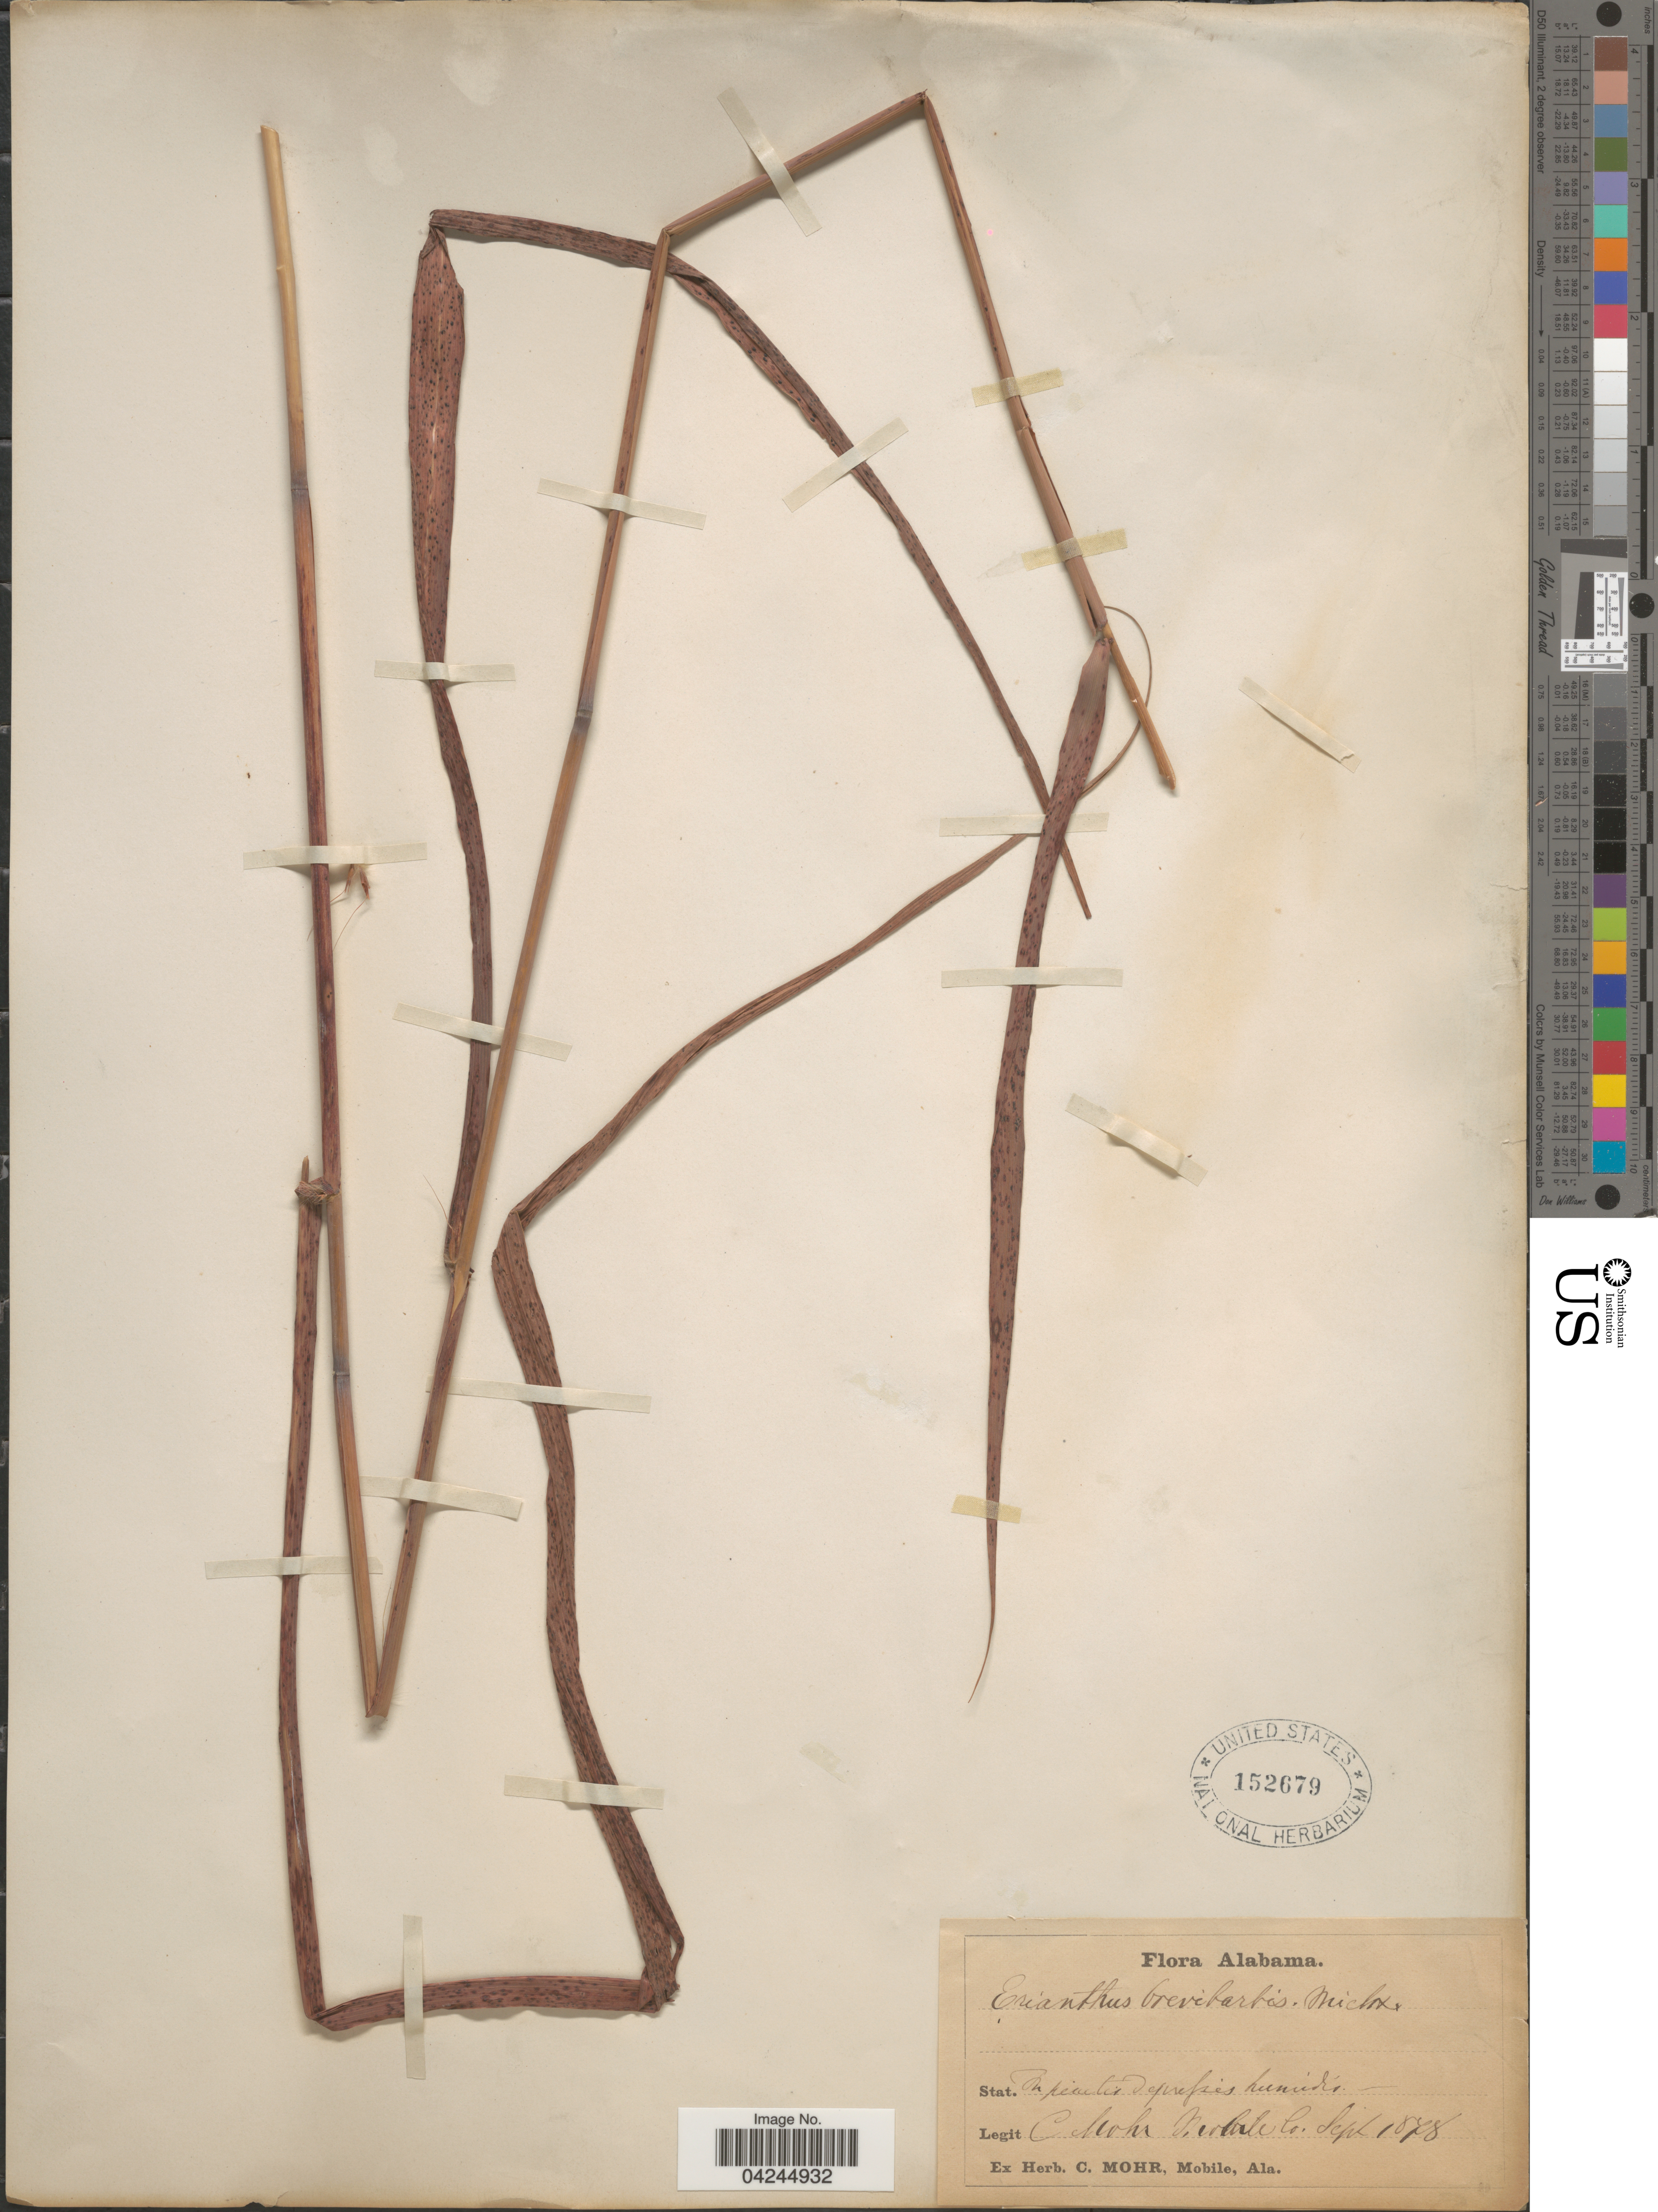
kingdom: Plantae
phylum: Tracheophyta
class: Liliopsida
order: Poales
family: Poaceae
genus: Erianthus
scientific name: Erianthus brevibarbis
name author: Michx.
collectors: C. T. Mohr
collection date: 1878-09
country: United States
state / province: Alabama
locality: Mobile Co.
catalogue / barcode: US 152679